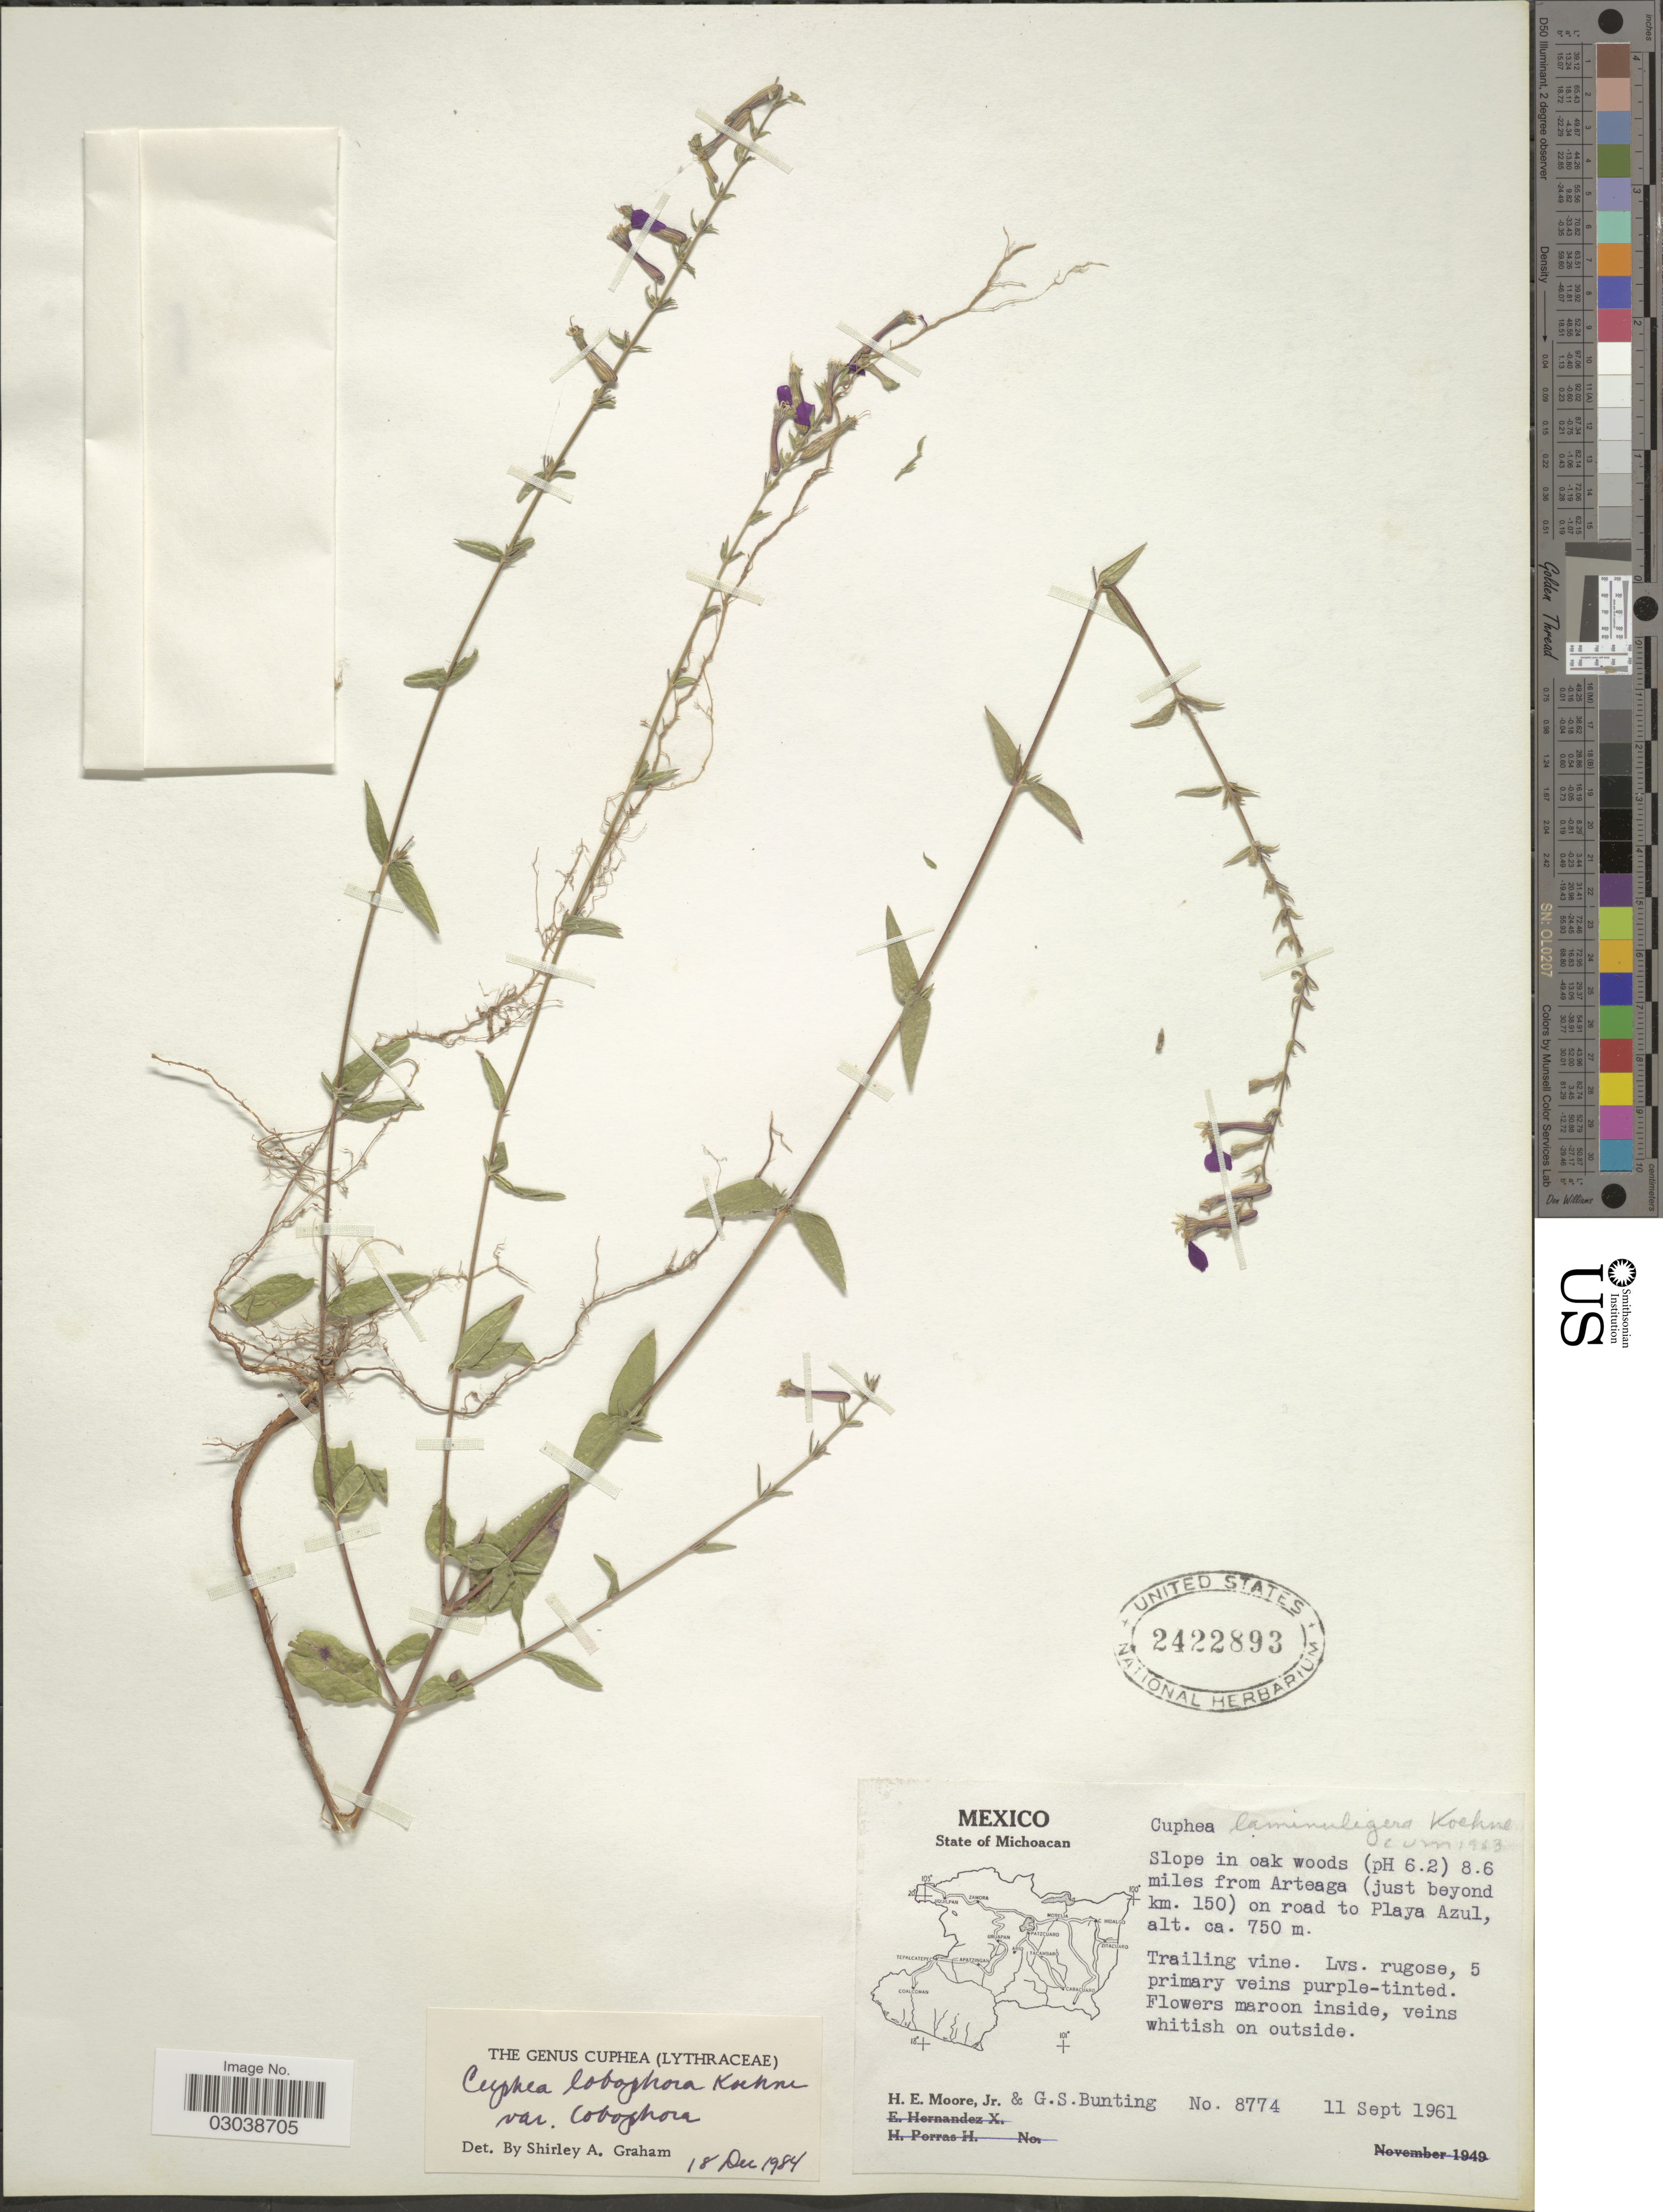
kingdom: Plantae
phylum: Tracheophyta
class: Magnoliopsida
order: Myrtales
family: Lythraceae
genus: Cuphea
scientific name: Cuphea lobophora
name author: Koehne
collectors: H. Moore & G. S. Bunting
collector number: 8774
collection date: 1961-09-11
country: Mexico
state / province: Michoacán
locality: Slope in oak woods (pH 6.2) 8.6 miles from Arteaga (just beyond km. 150) on road to Playa Azul.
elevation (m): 750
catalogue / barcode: US 2422893